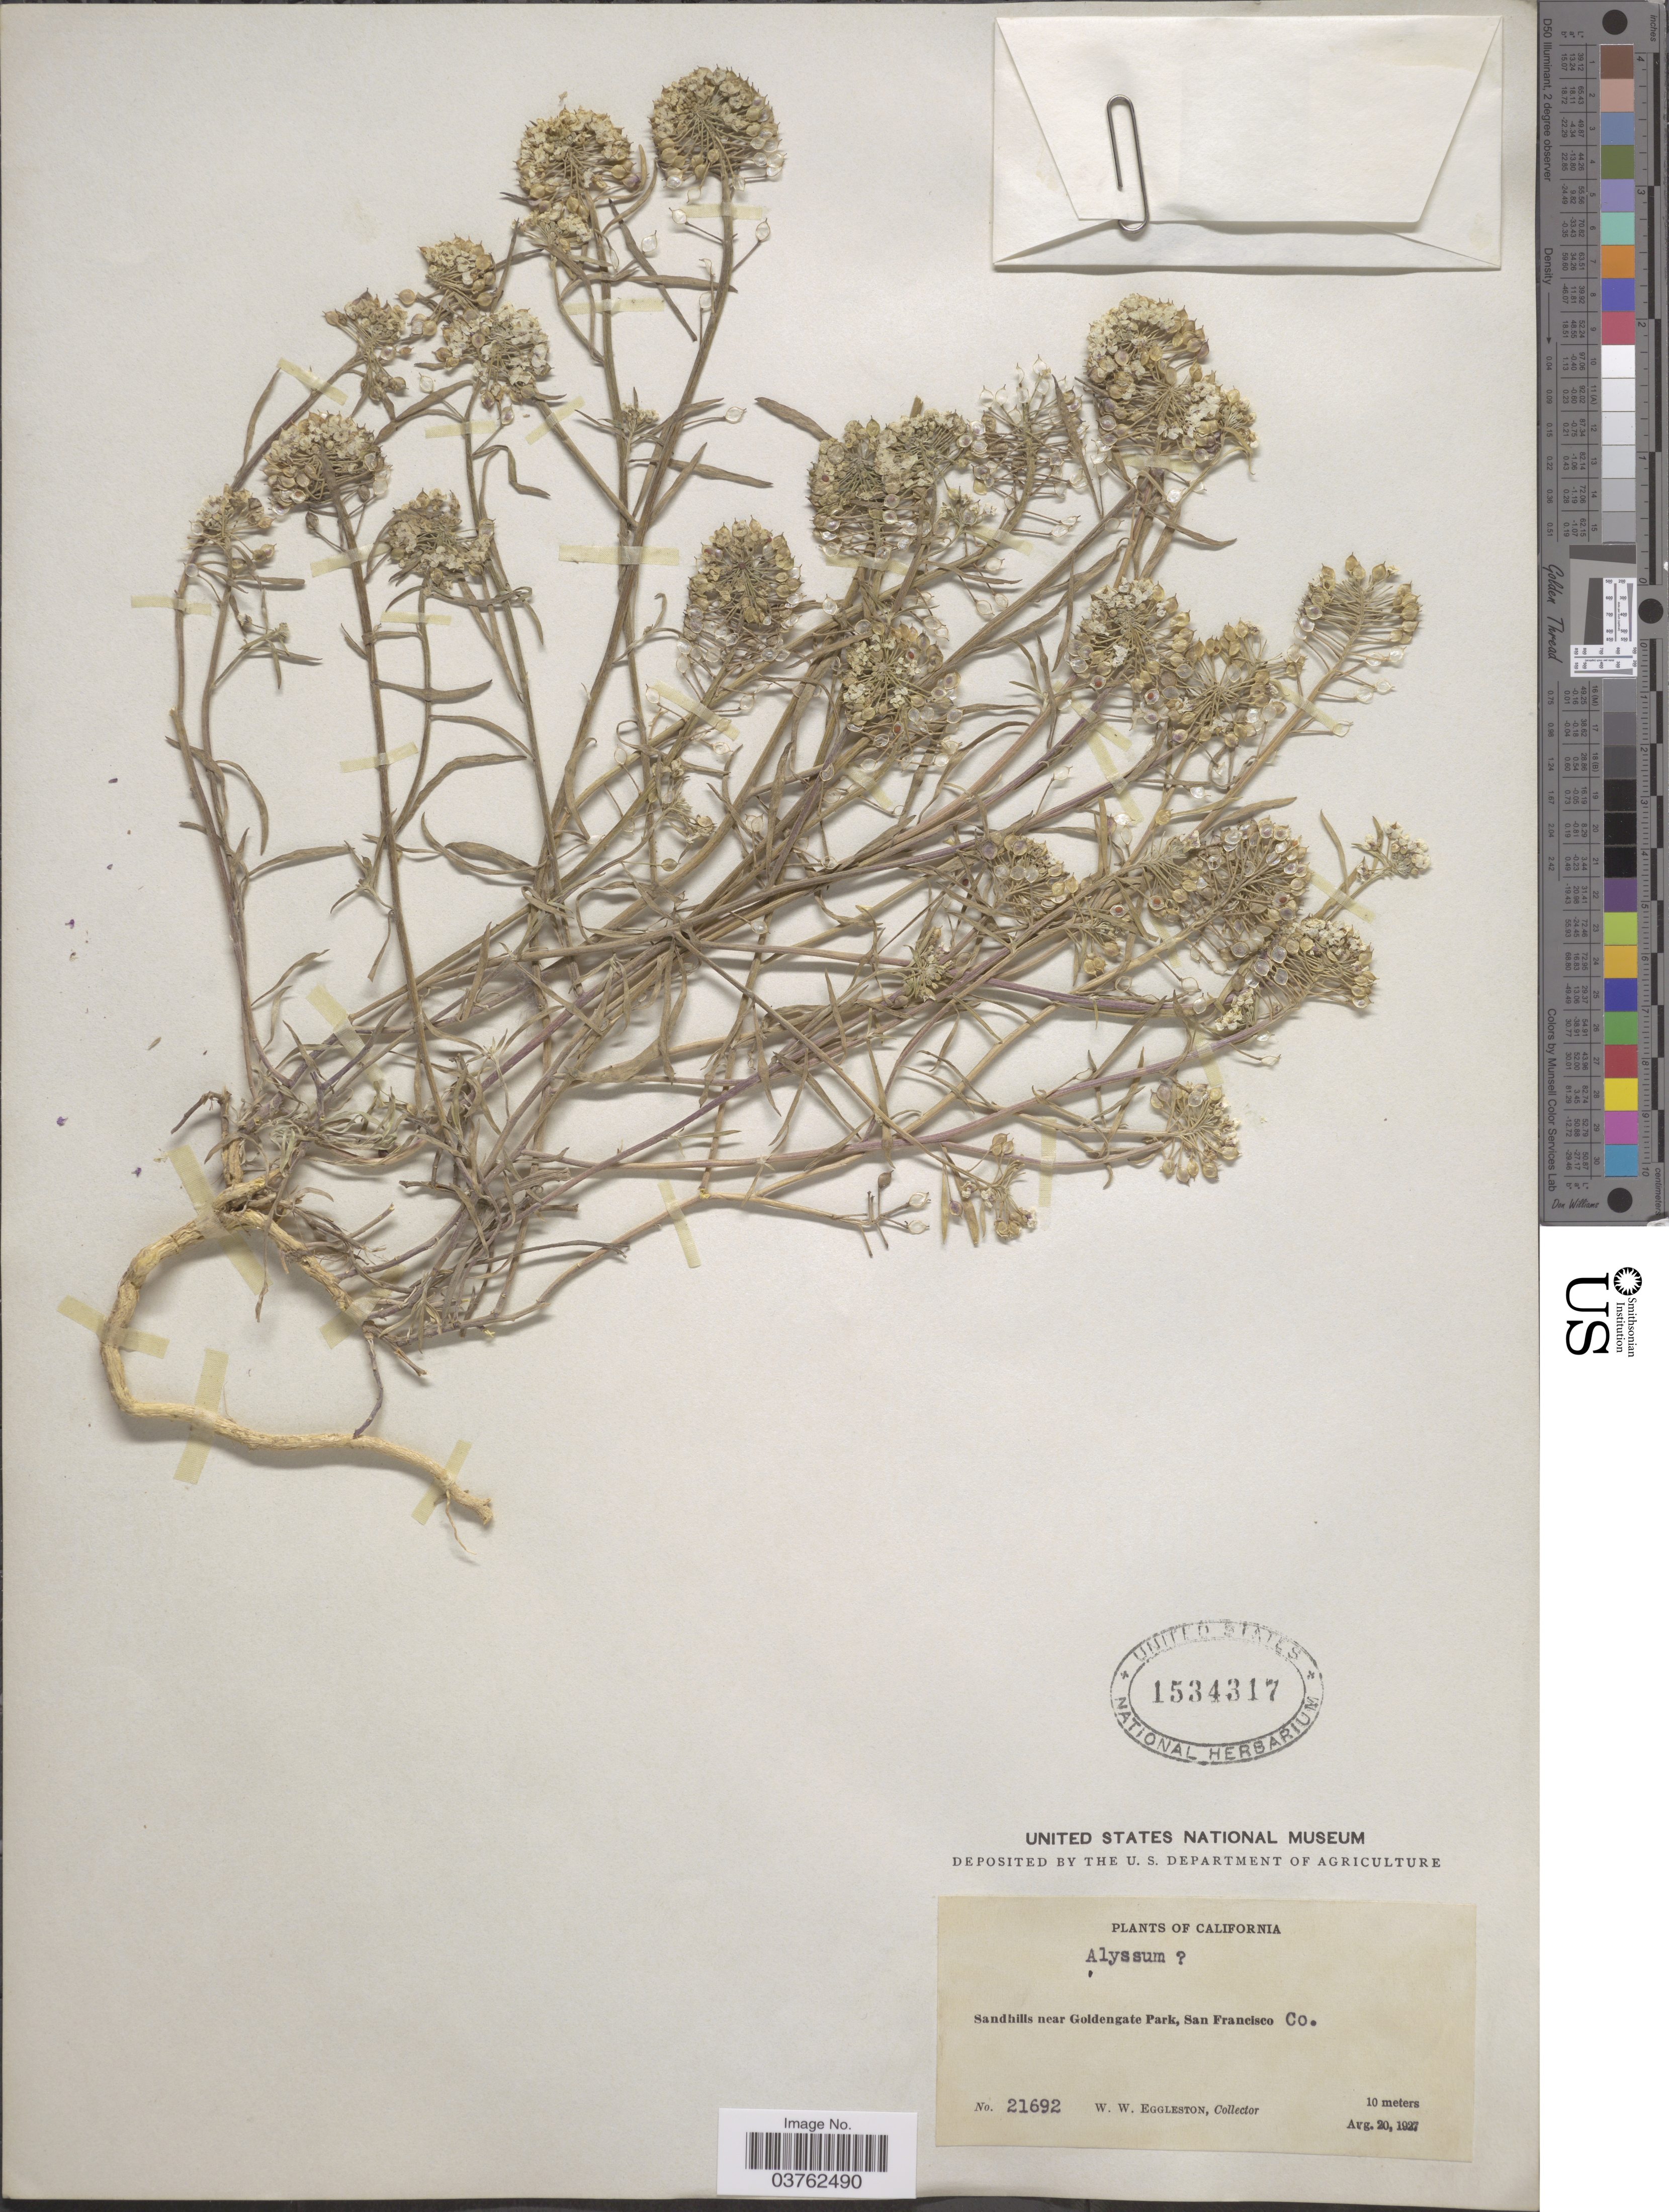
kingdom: Plantae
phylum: Tracheophyta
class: Magnoliopsida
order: Brassicales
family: Brassicaceae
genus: Lobularia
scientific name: Lobularia maritima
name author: (L.) Desv.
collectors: W. W. Eggleston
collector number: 21692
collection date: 1927-08-20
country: United States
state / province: California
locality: Sandhills near Goldengate Park, San Franciso Co.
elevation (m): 10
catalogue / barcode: US 1534317